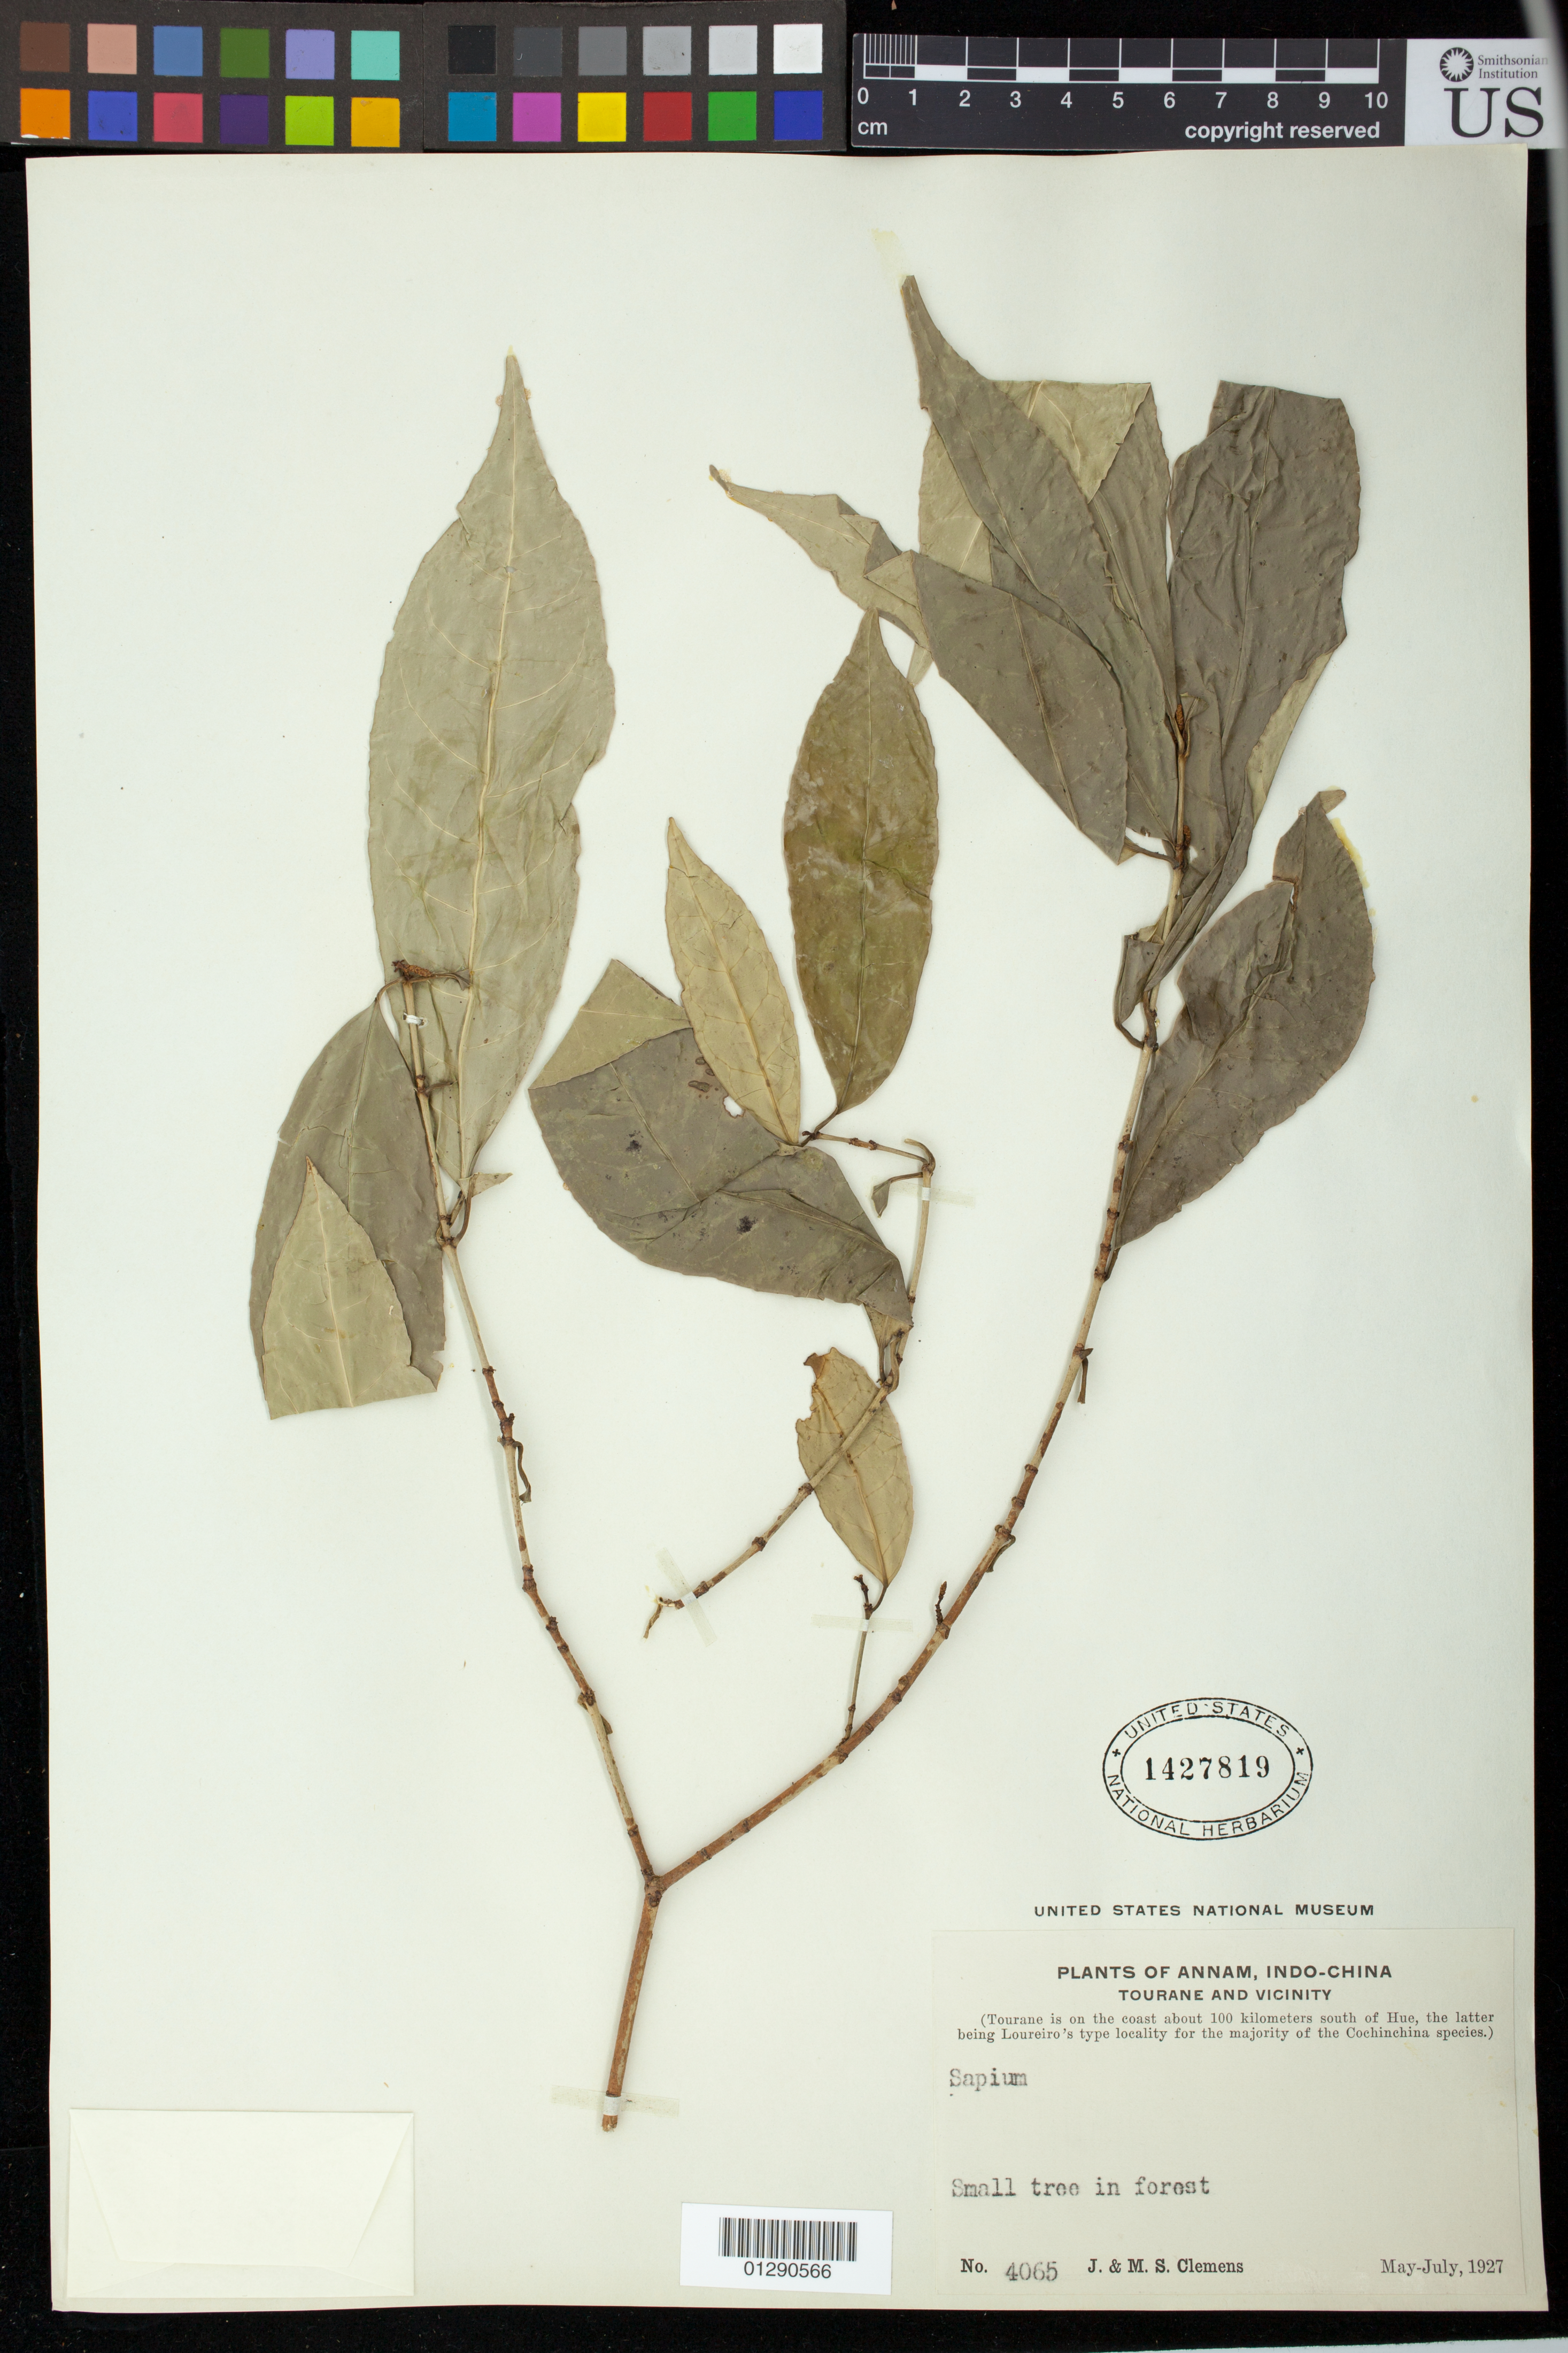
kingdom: Plantae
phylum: Tracheophyta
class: Magnoliopsida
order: Malpighiales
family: Euphorbiaceae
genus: Sapium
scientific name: Sapium sp.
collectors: J. Clemens & M. S. Clemens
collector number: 4065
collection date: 1927-05/1927-06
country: Vietnam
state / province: Thua Thien-Hue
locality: Annam, Indo-China, Tourane and vicinity. Tourane is on the coast about 100 kilometers south of Hue.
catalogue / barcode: US 1427819